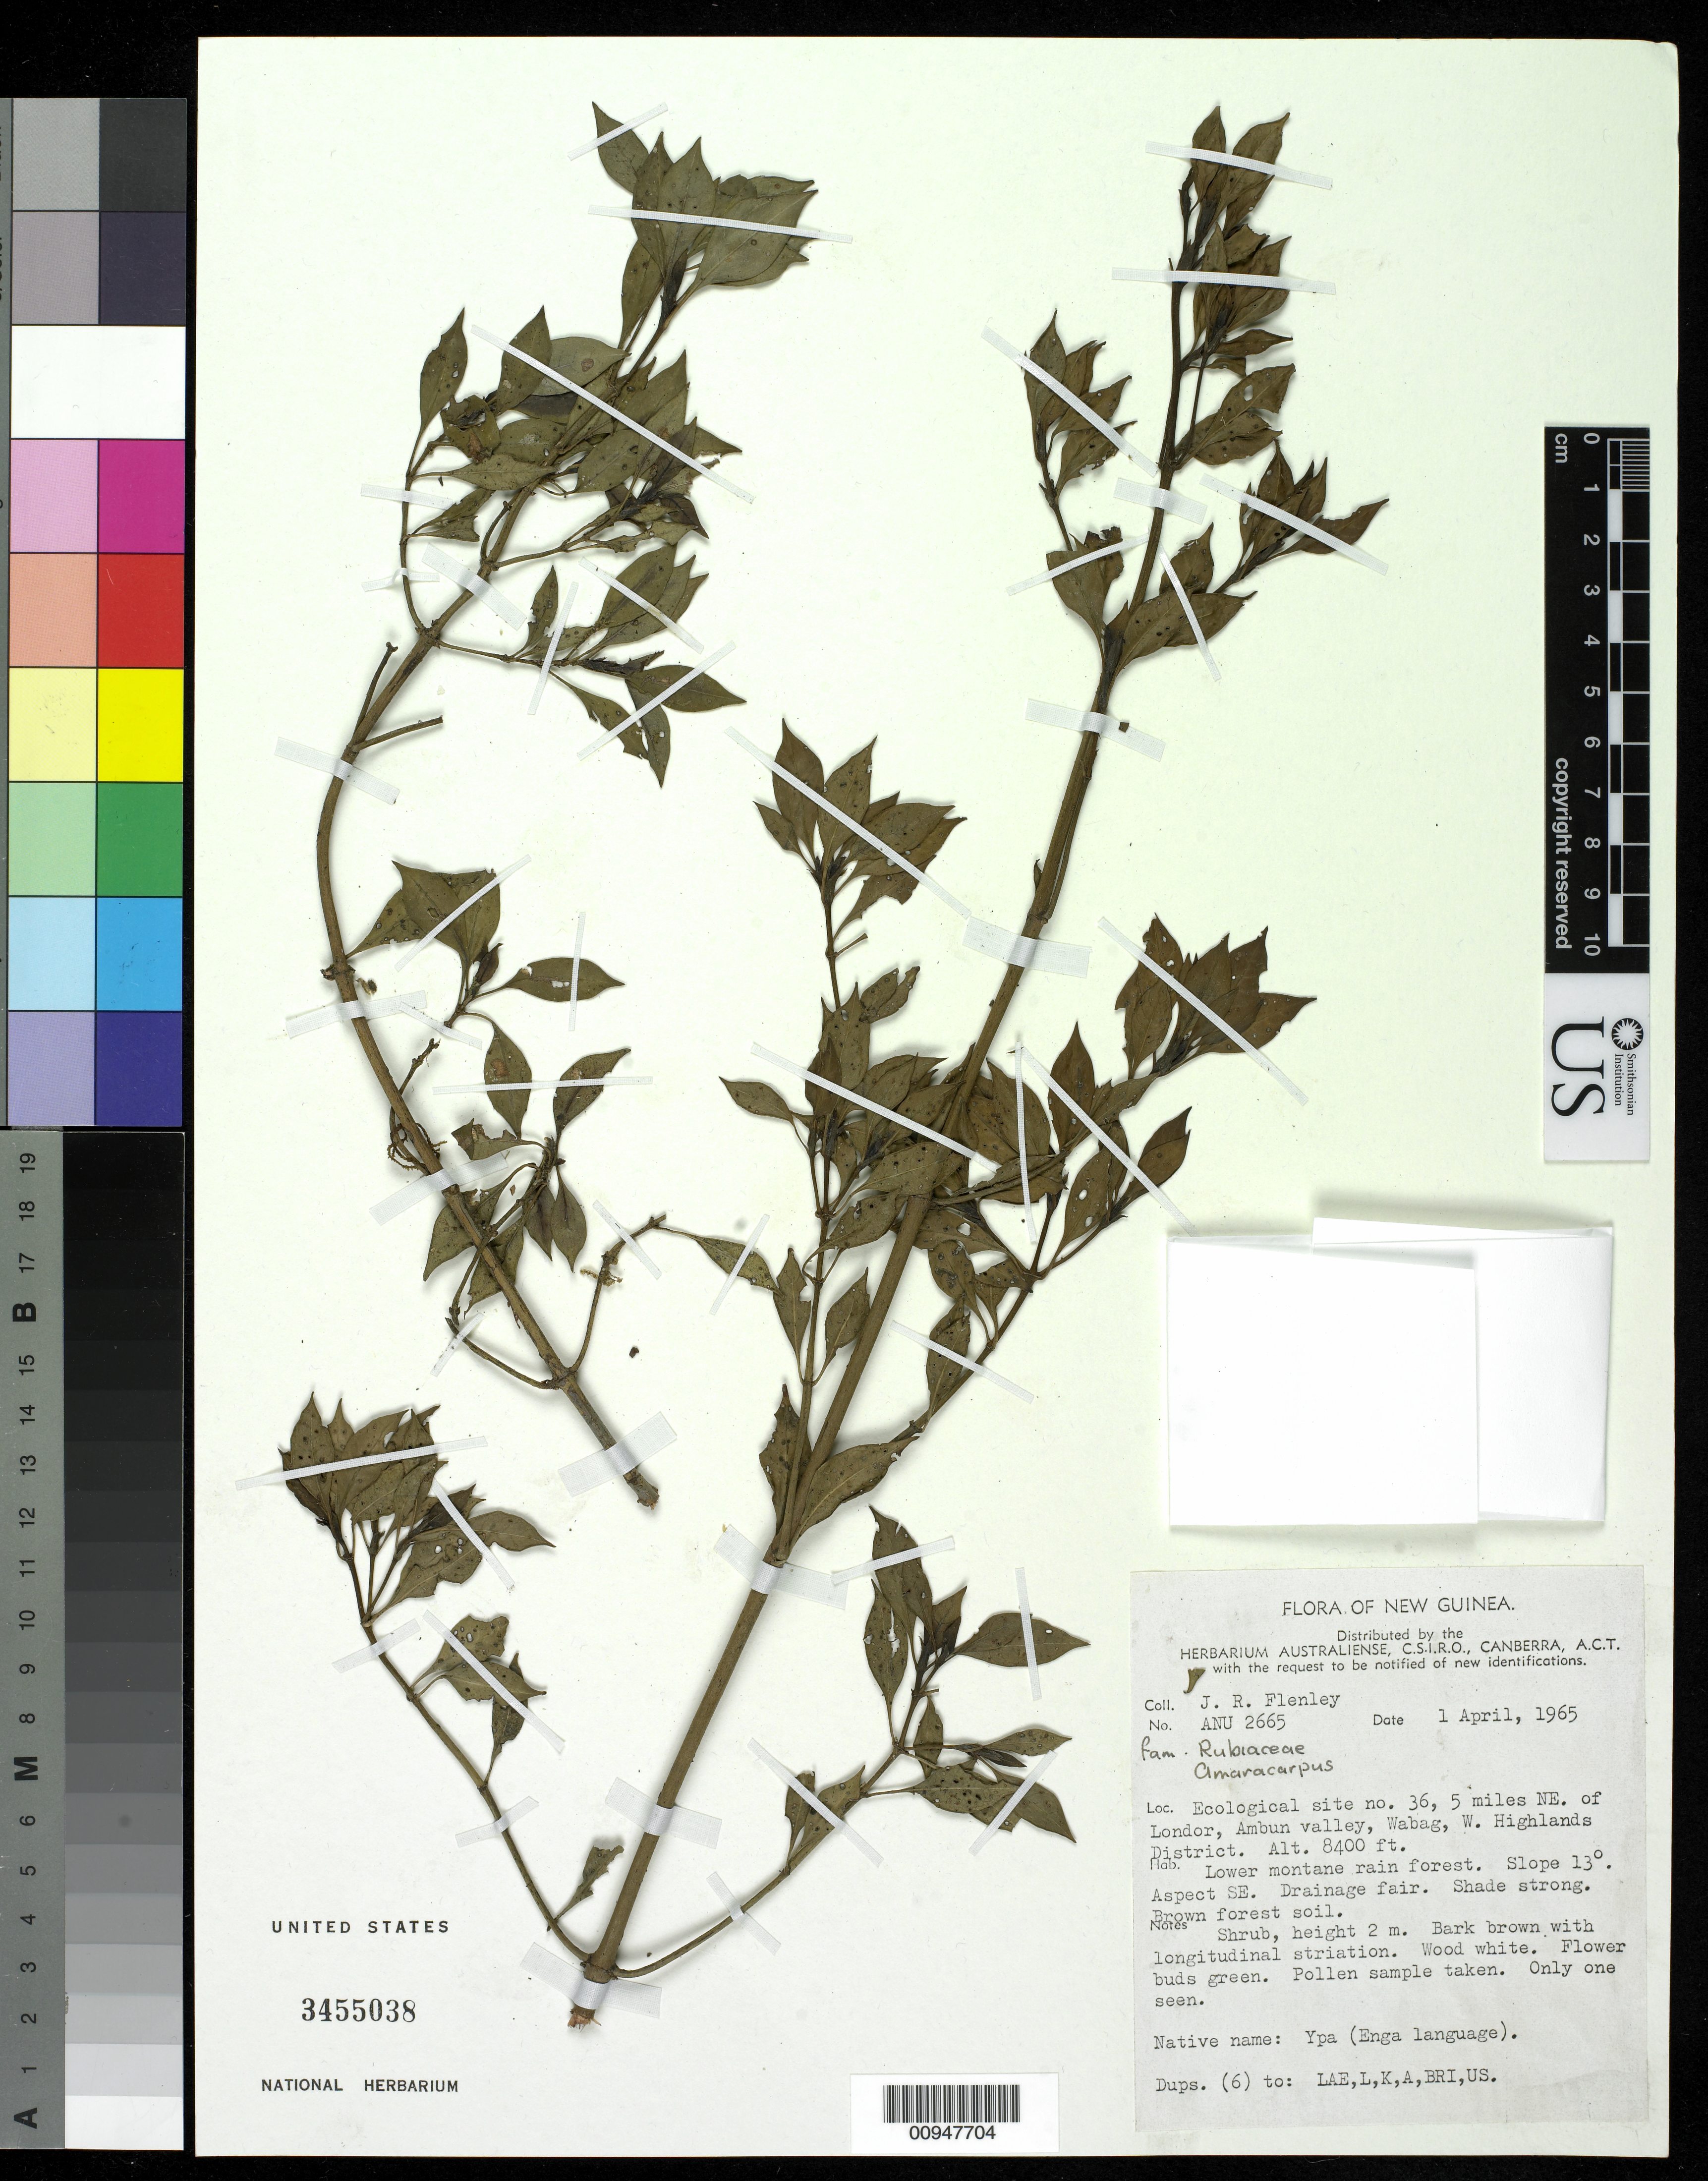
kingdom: Plantae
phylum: Tracheophyta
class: Magnoliopsida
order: Gentianales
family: Rubiaceae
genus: Amaracarpus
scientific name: Amaracarpus sp.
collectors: J. Flenley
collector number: ANU 2665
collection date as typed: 01 Apr 1965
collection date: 1965-04-01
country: Papua New Guinea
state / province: Enga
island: New Guinea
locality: Ecological site no. 36, 5 miles NE. of Londor, Ambun valley, Wabag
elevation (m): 2560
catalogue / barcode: US 3455038